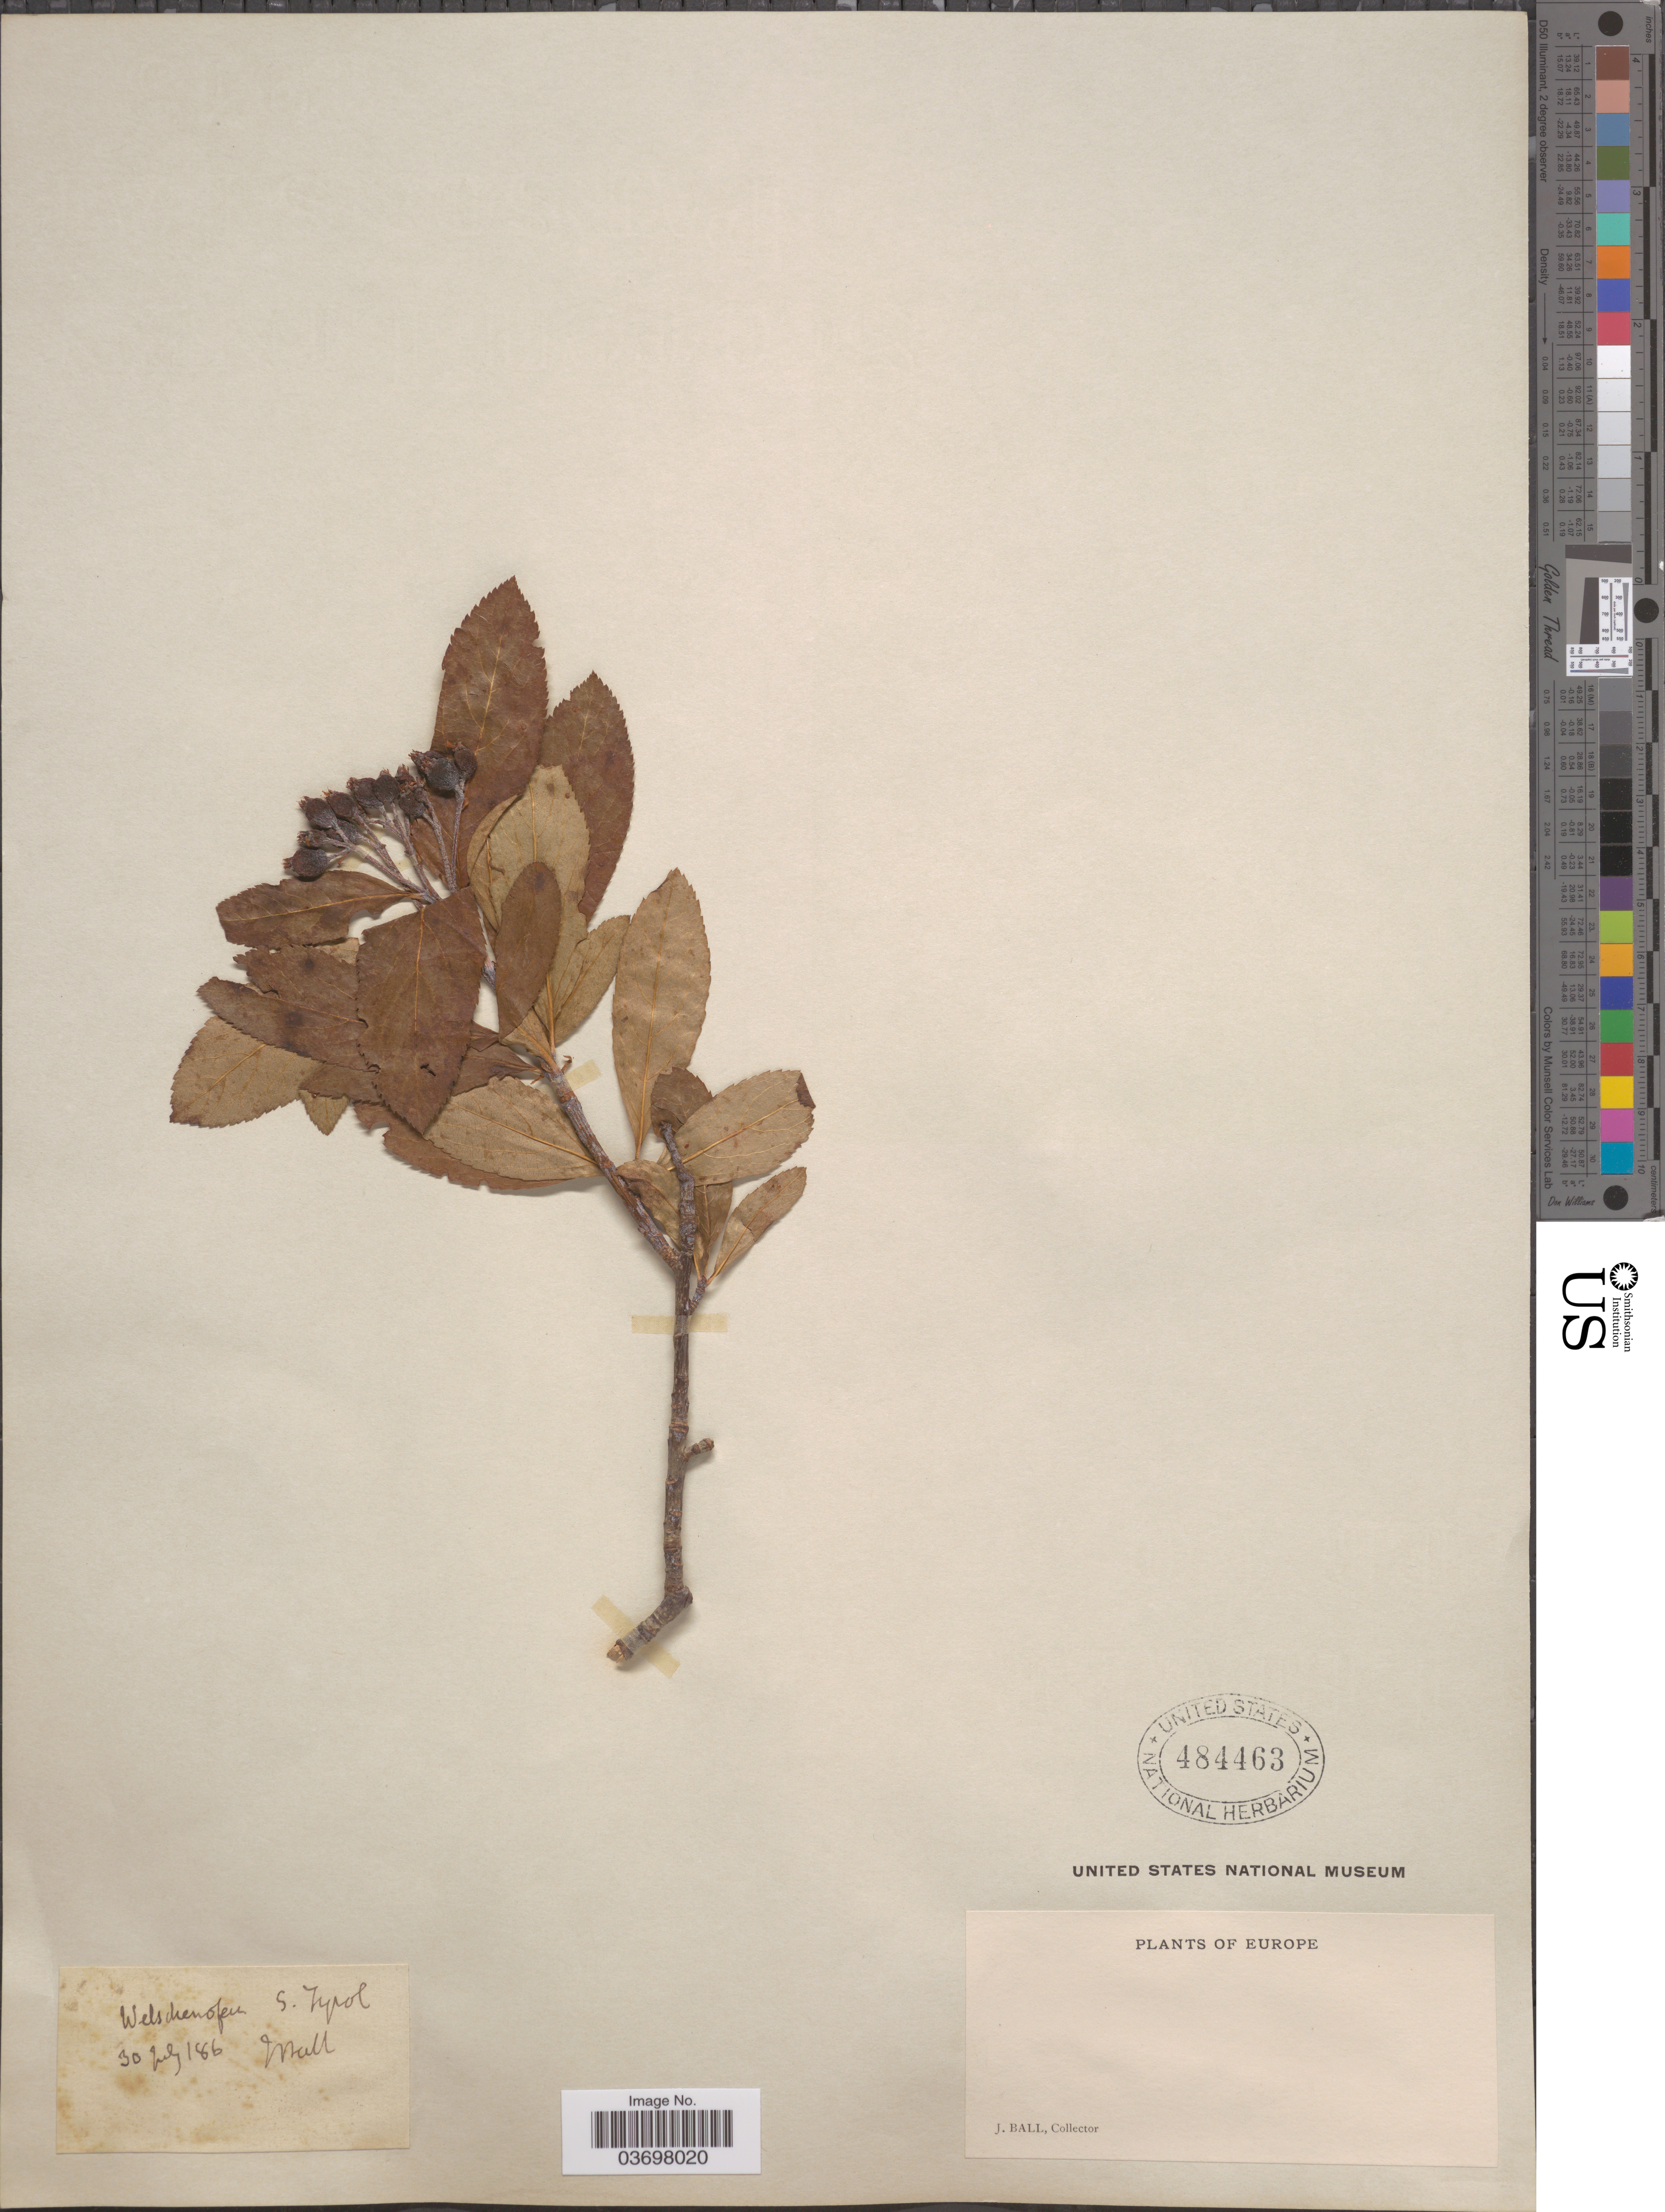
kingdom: Plantae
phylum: Tracheophyta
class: Magnoliopsida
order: Rosales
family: Rosaceae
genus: Chamaemespilus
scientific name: Chamaemespilus alpina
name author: (Mill.) K.R. Robertson & J.B. Phipps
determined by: Strong, Mark T., (BOT), Smithsonian Institution - National Museum of Natural History (UNITED STATES)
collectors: J. Ball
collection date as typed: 30 July 186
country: Italy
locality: Welschenofen [Welschenofen] S. Tyrol.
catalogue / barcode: US 484463